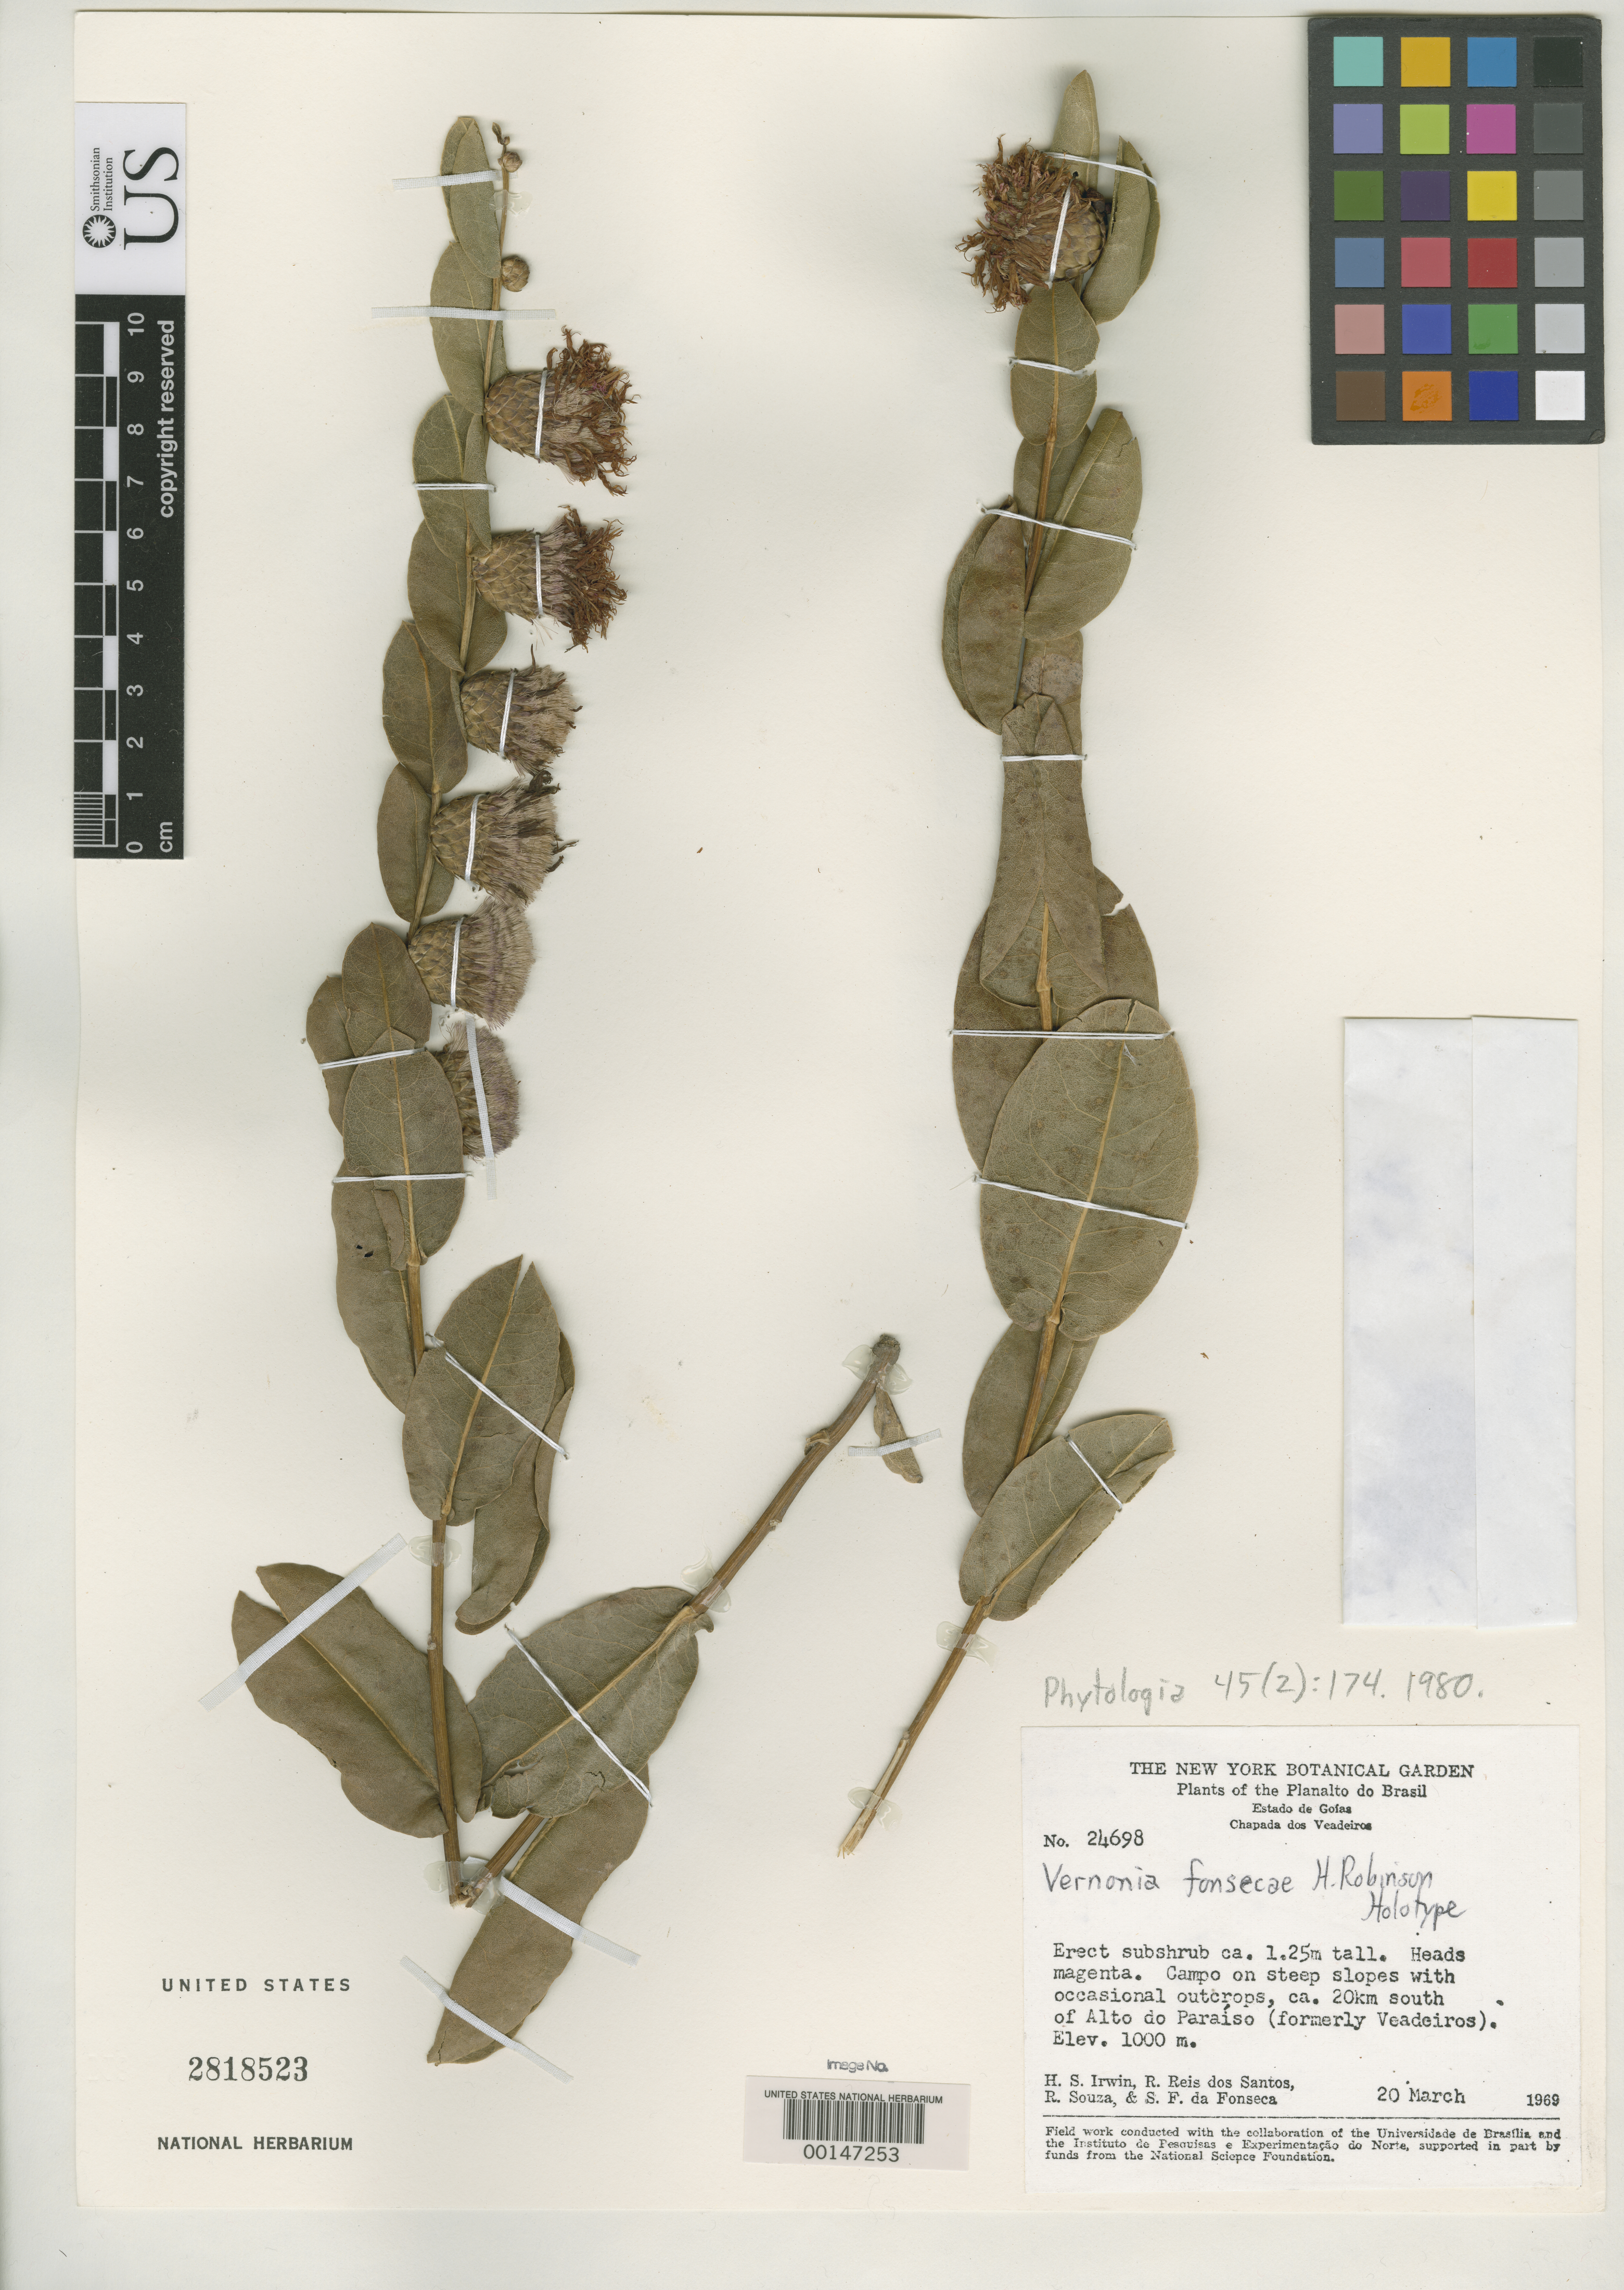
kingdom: Plantae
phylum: Tracheophyta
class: Magnoliopsida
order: Asterales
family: Asteraceae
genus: Vernonia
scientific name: Vernonia fonsecae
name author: H. Rob.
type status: Holotype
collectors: H. Irwin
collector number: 24698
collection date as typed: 20 Mar 1969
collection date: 1969-03-20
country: Brazil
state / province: Goiás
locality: Chapada do Veadeiros, S of Alto do Paraiso.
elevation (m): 1000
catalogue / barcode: US 2818523